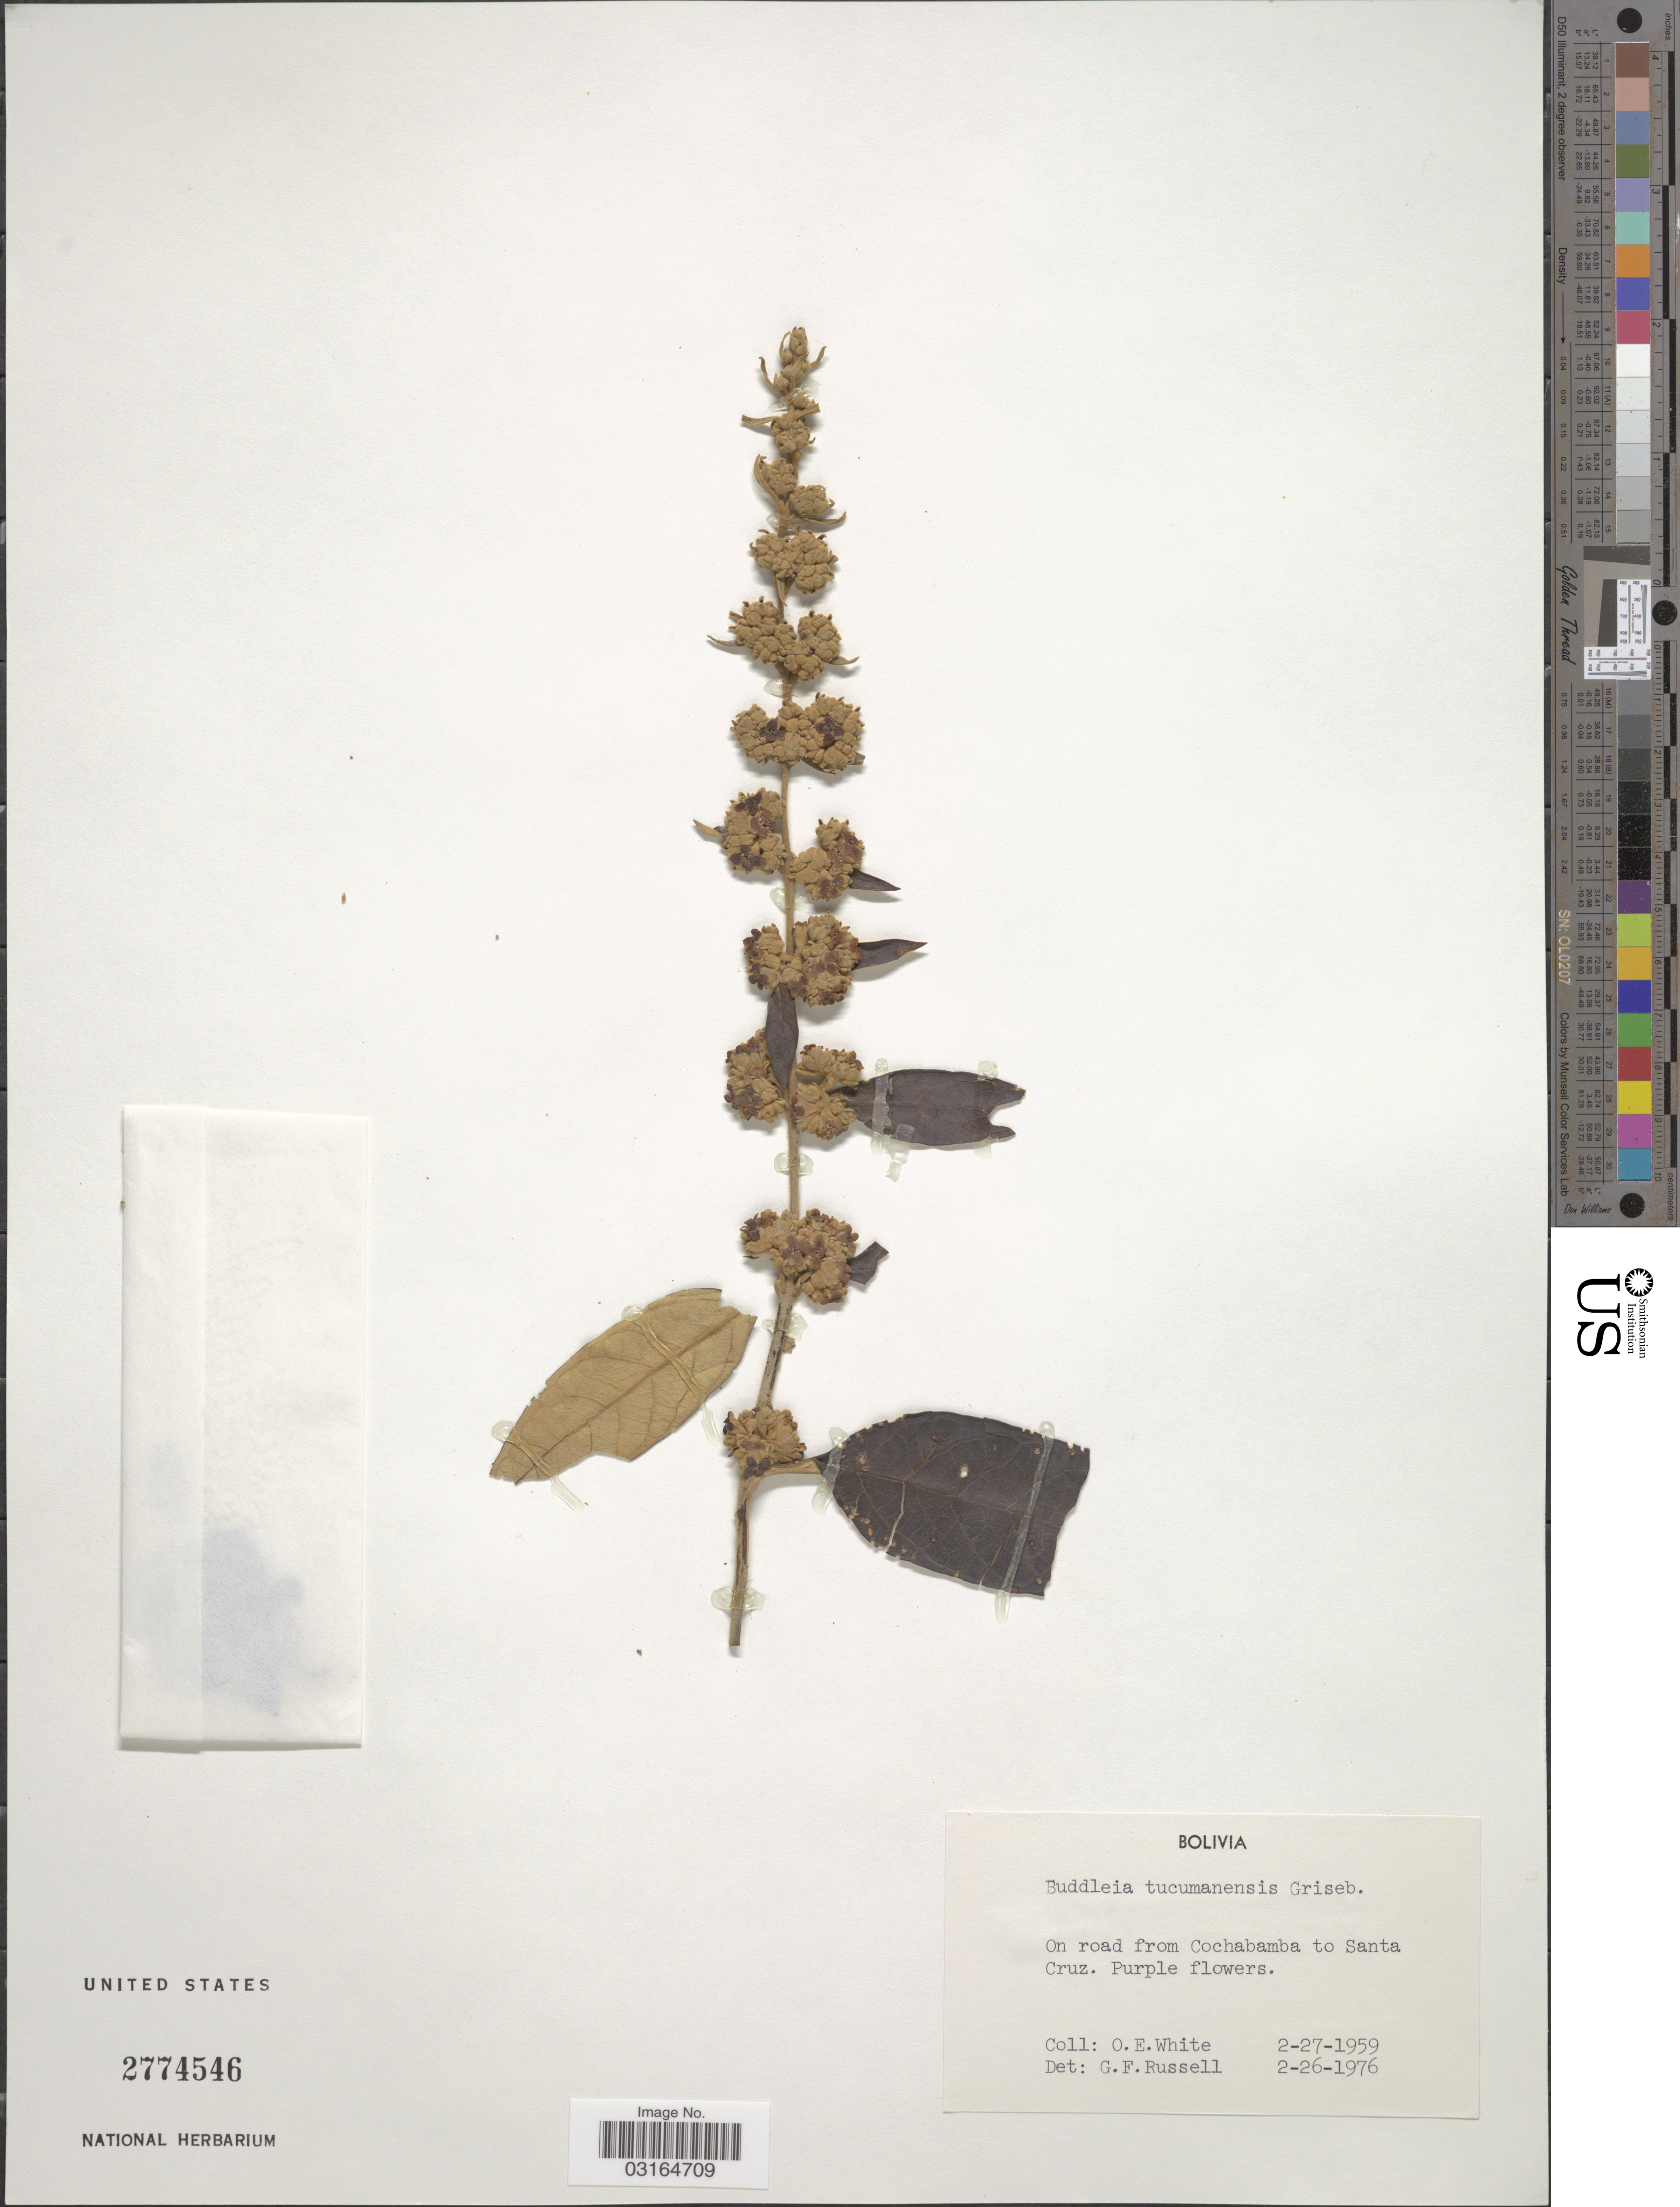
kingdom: Plantae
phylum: Tracheophyta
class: Magnoliopsida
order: Lamiales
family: Scrophulariaceae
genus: Buddleja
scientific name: Buddleja tucumanensis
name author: Griseb.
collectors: O. E. White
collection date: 1959-02-27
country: Bolivia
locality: On road from Cochabamba to Santa Cruz.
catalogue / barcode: US 2774546